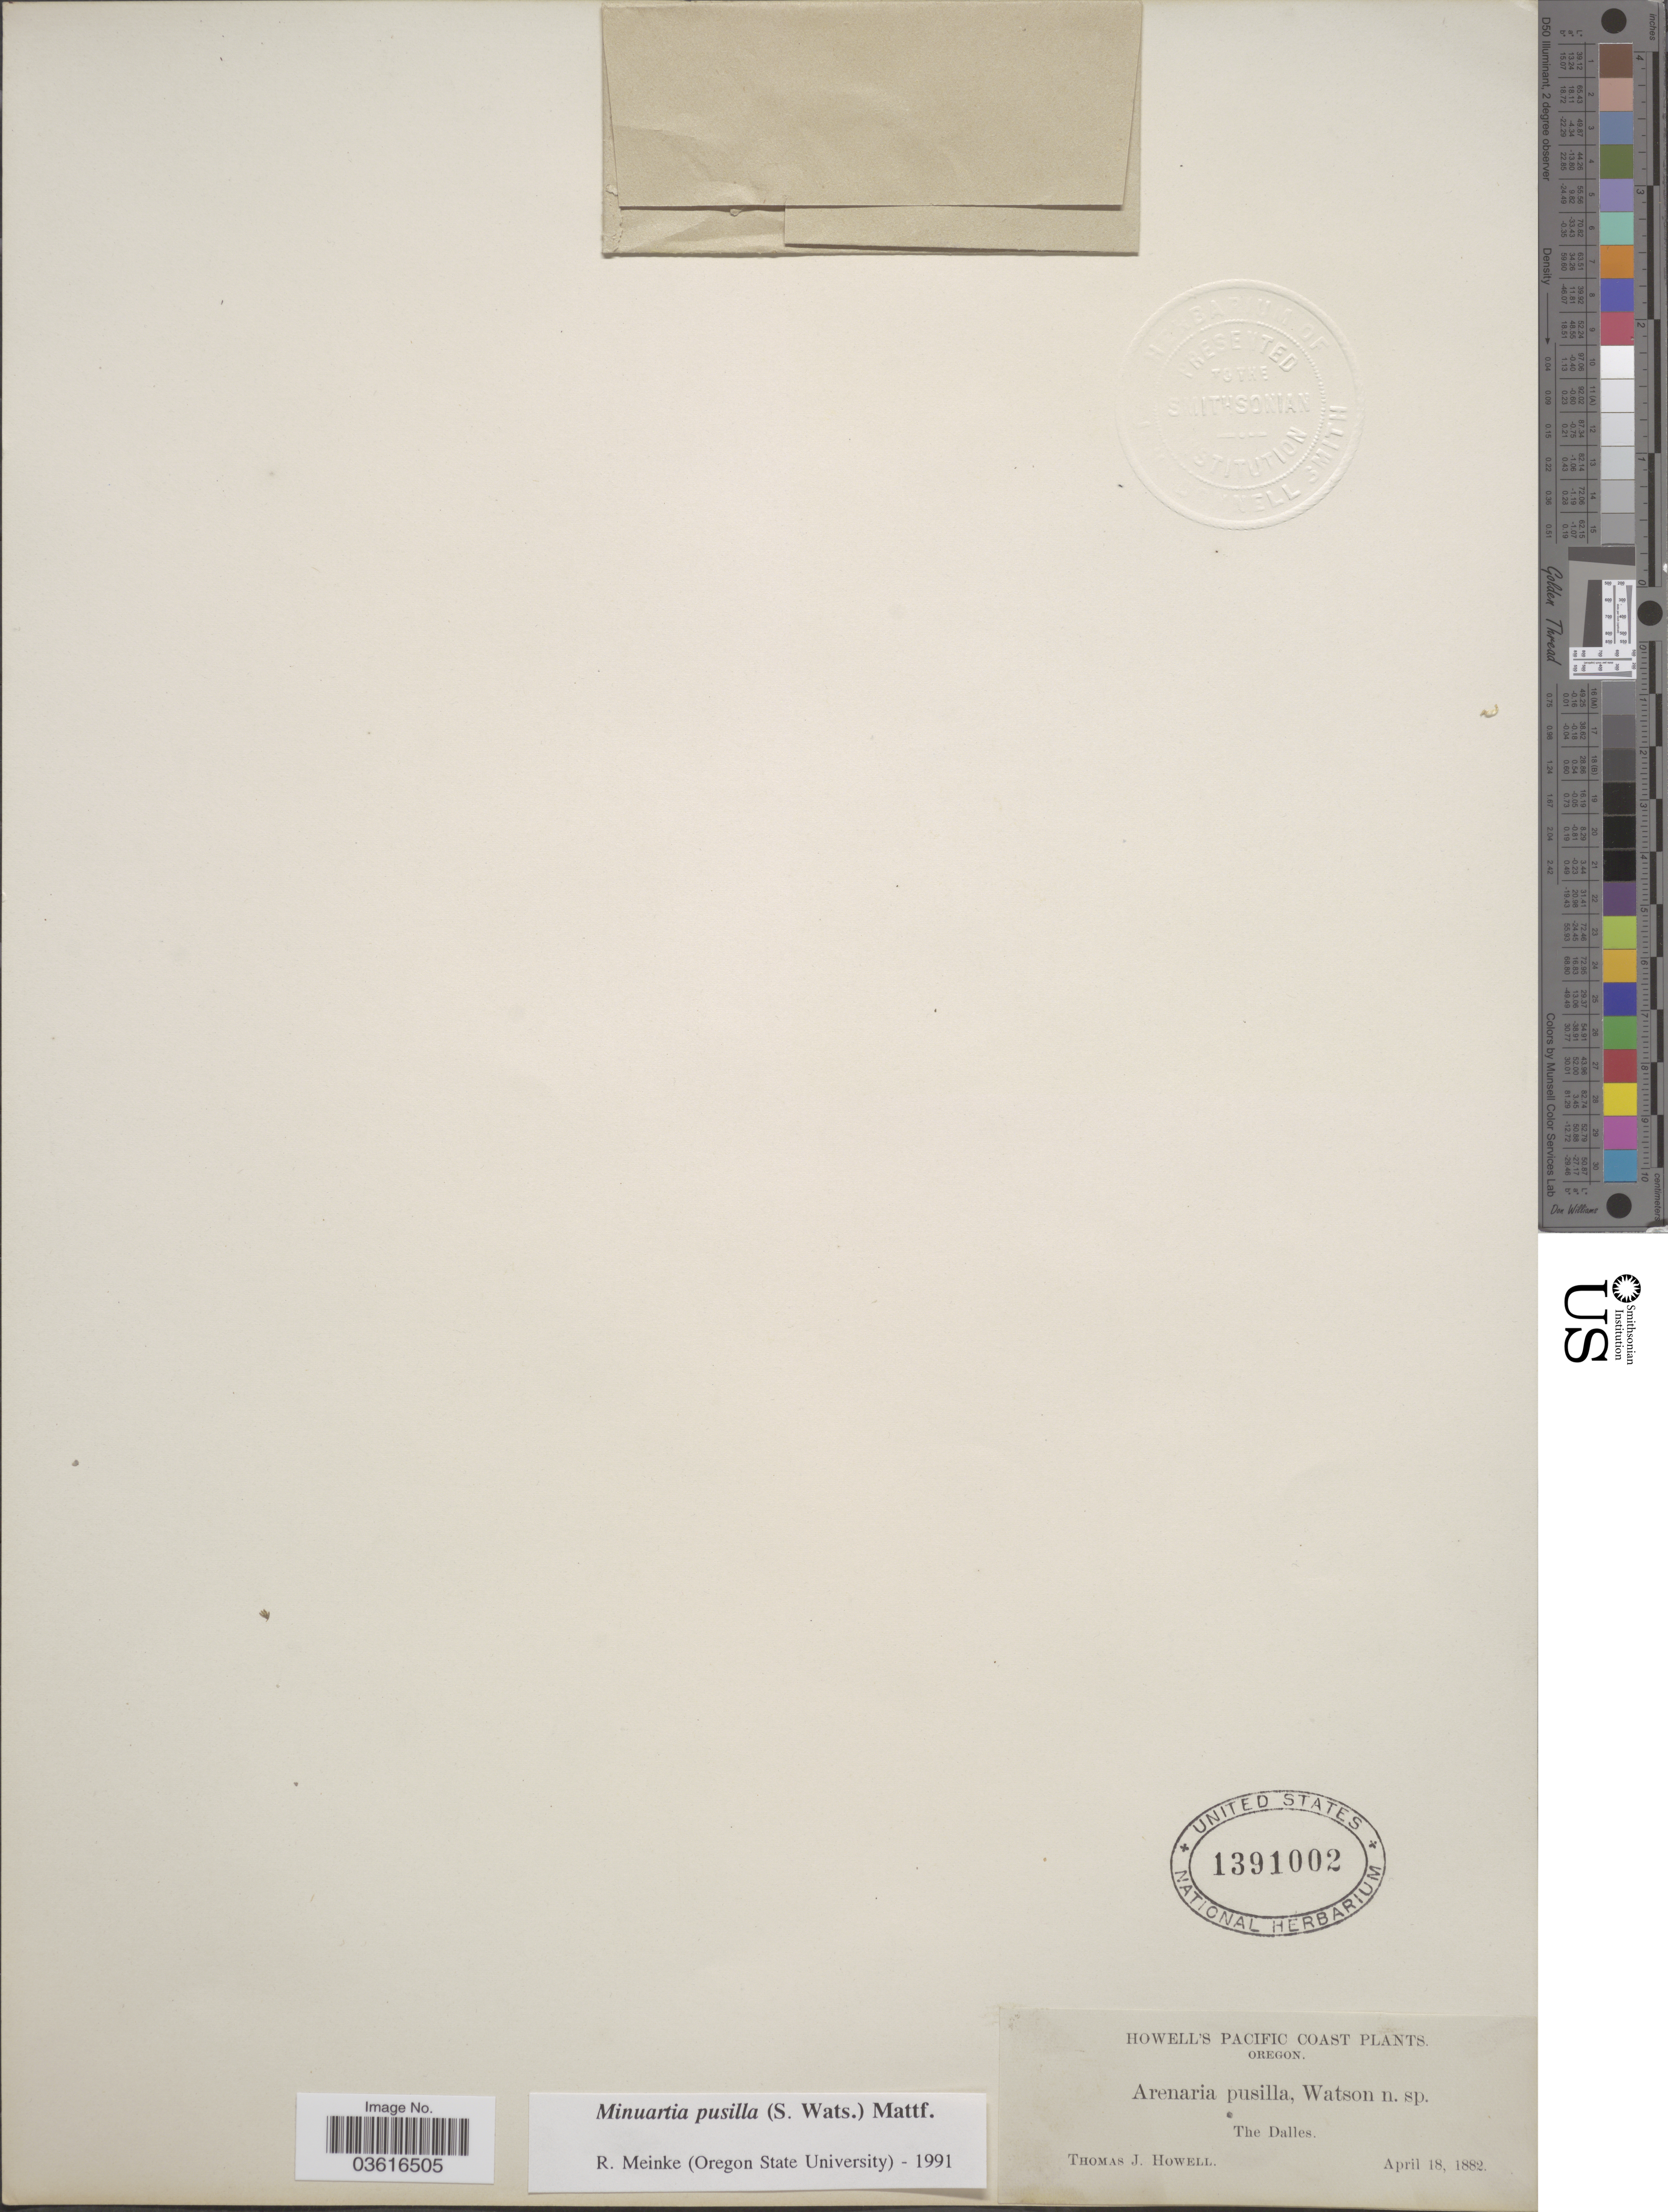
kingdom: Plantae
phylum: Tracheophyta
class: Magnoliopsida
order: Caryophyllales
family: Caryophyllaceae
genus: Minuartia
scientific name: Minuartia pusilla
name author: (S. Watson) Mattf.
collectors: T. J. Howell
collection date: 1882-04-18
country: United States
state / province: Oregon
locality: Pacific Coast. The Dalles.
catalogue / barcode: US 1391002